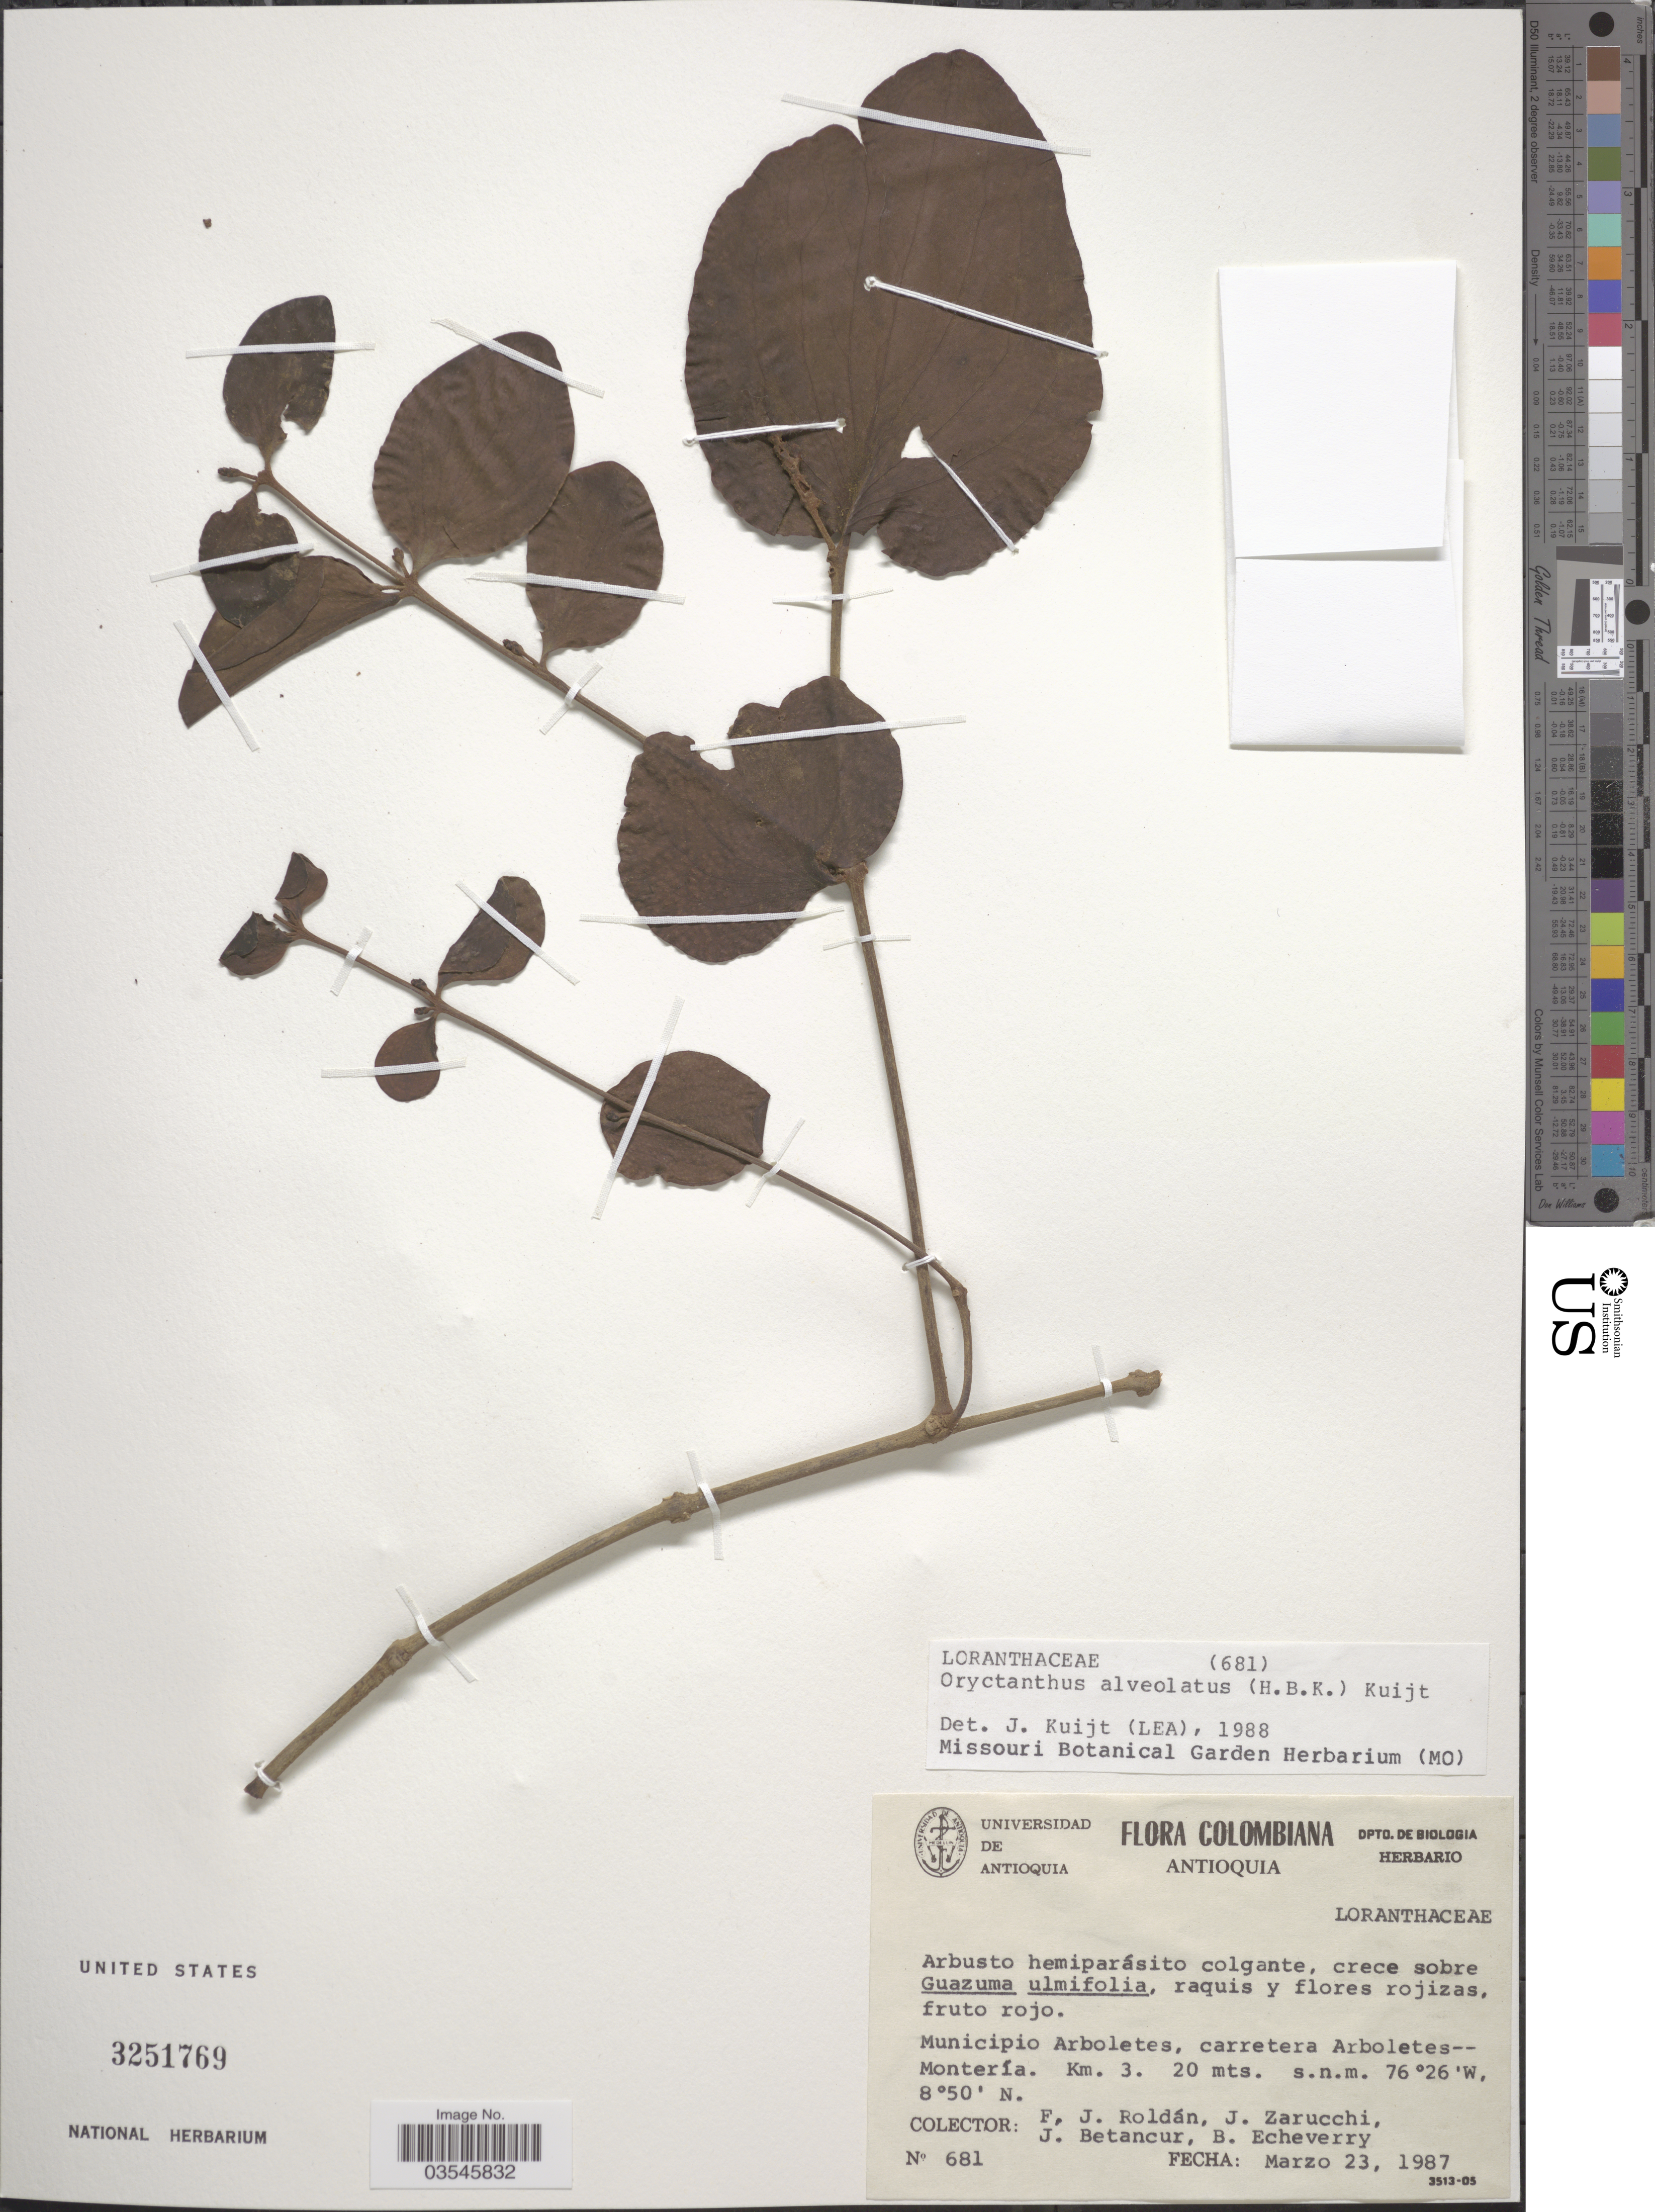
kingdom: Plantae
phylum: Tracheophyta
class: Magnoliopsida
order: Santalales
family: Loranthaceae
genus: Oryctanthus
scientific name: Oryctanthus alveolatus subsp. alveolatus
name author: (Kunth) Kuijt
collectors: F. J. Roldán, J. L. Zarucchi, J. Betancur & B. Echeverry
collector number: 681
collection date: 1987-03-23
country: Colombia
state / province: Antioquia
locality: Municipio Arboletes, carretera Arboletes - Montería. Km. 3.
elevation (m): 20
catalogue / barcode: US 3251769